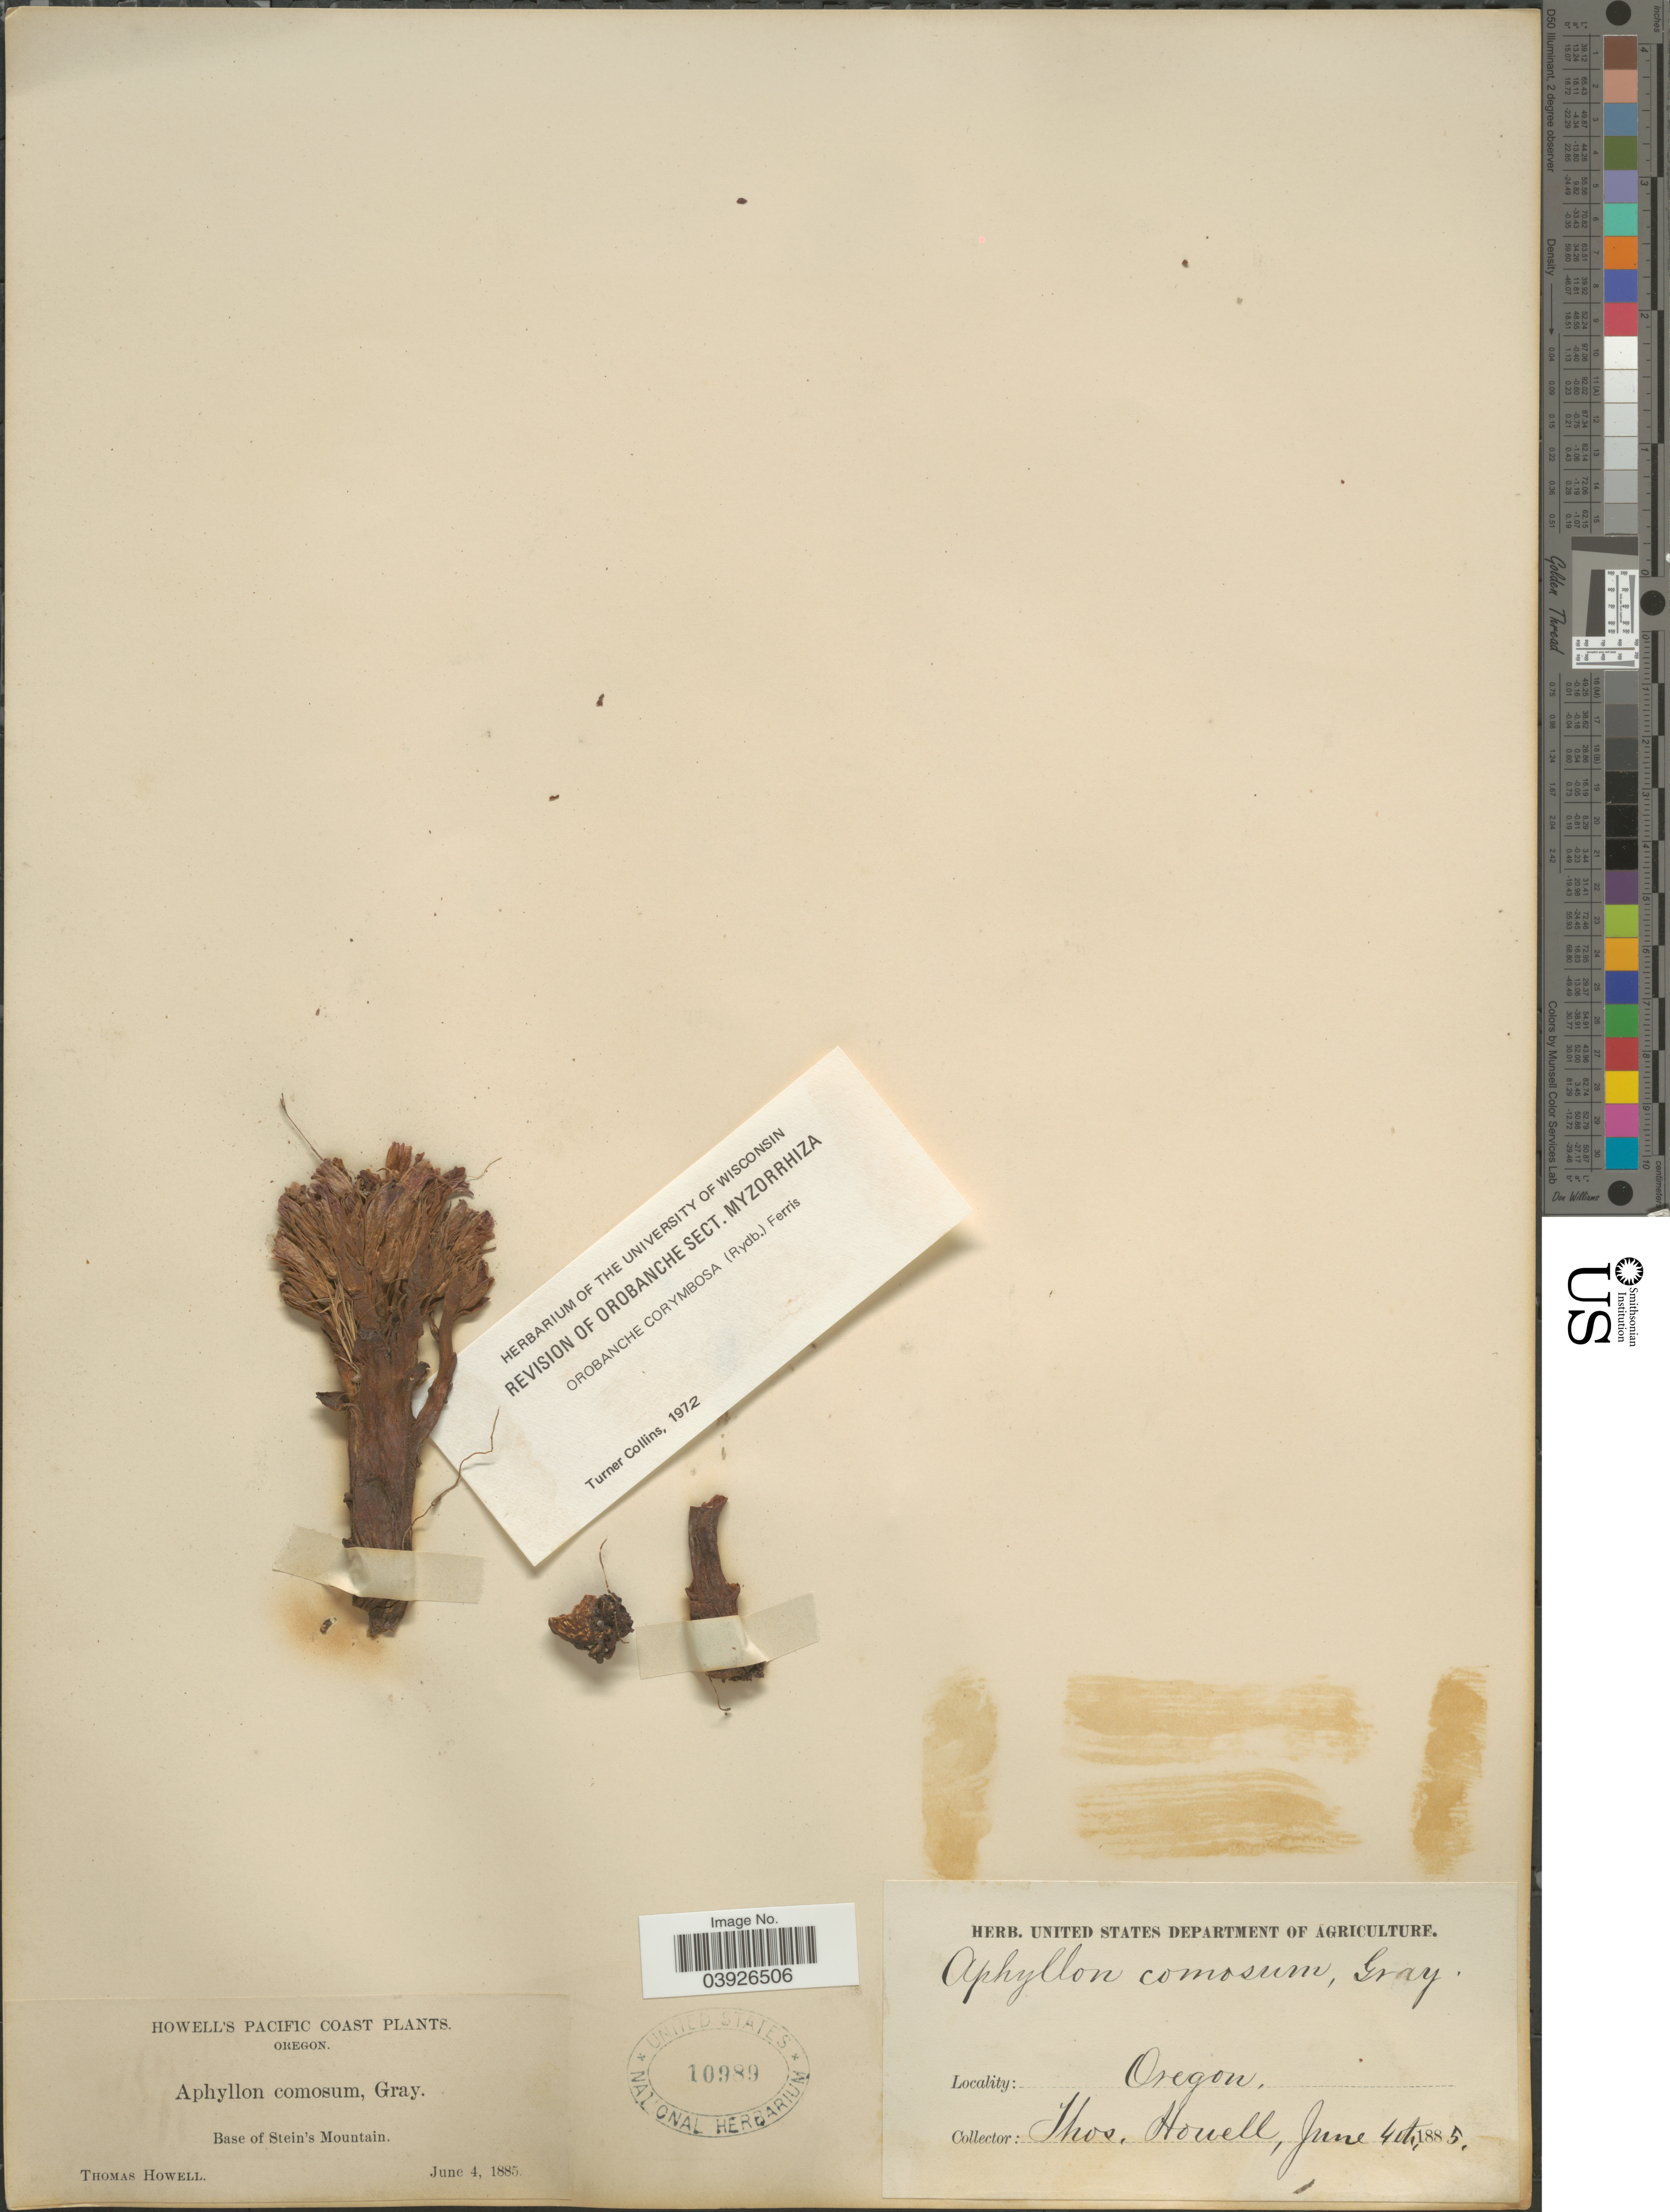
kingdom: Plantae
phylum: Tracheophyta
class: Magnoliopsida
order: Lamiales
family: Orobanchaceae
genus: Orobanche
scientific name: Orobanche corymbosa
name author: (Rydb.) Ferris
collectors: T. Howell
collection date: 1885-06-04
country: United States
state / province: Oregon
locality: Pacific Coast. Base of Stein's Mountain.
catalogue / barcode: US 10989